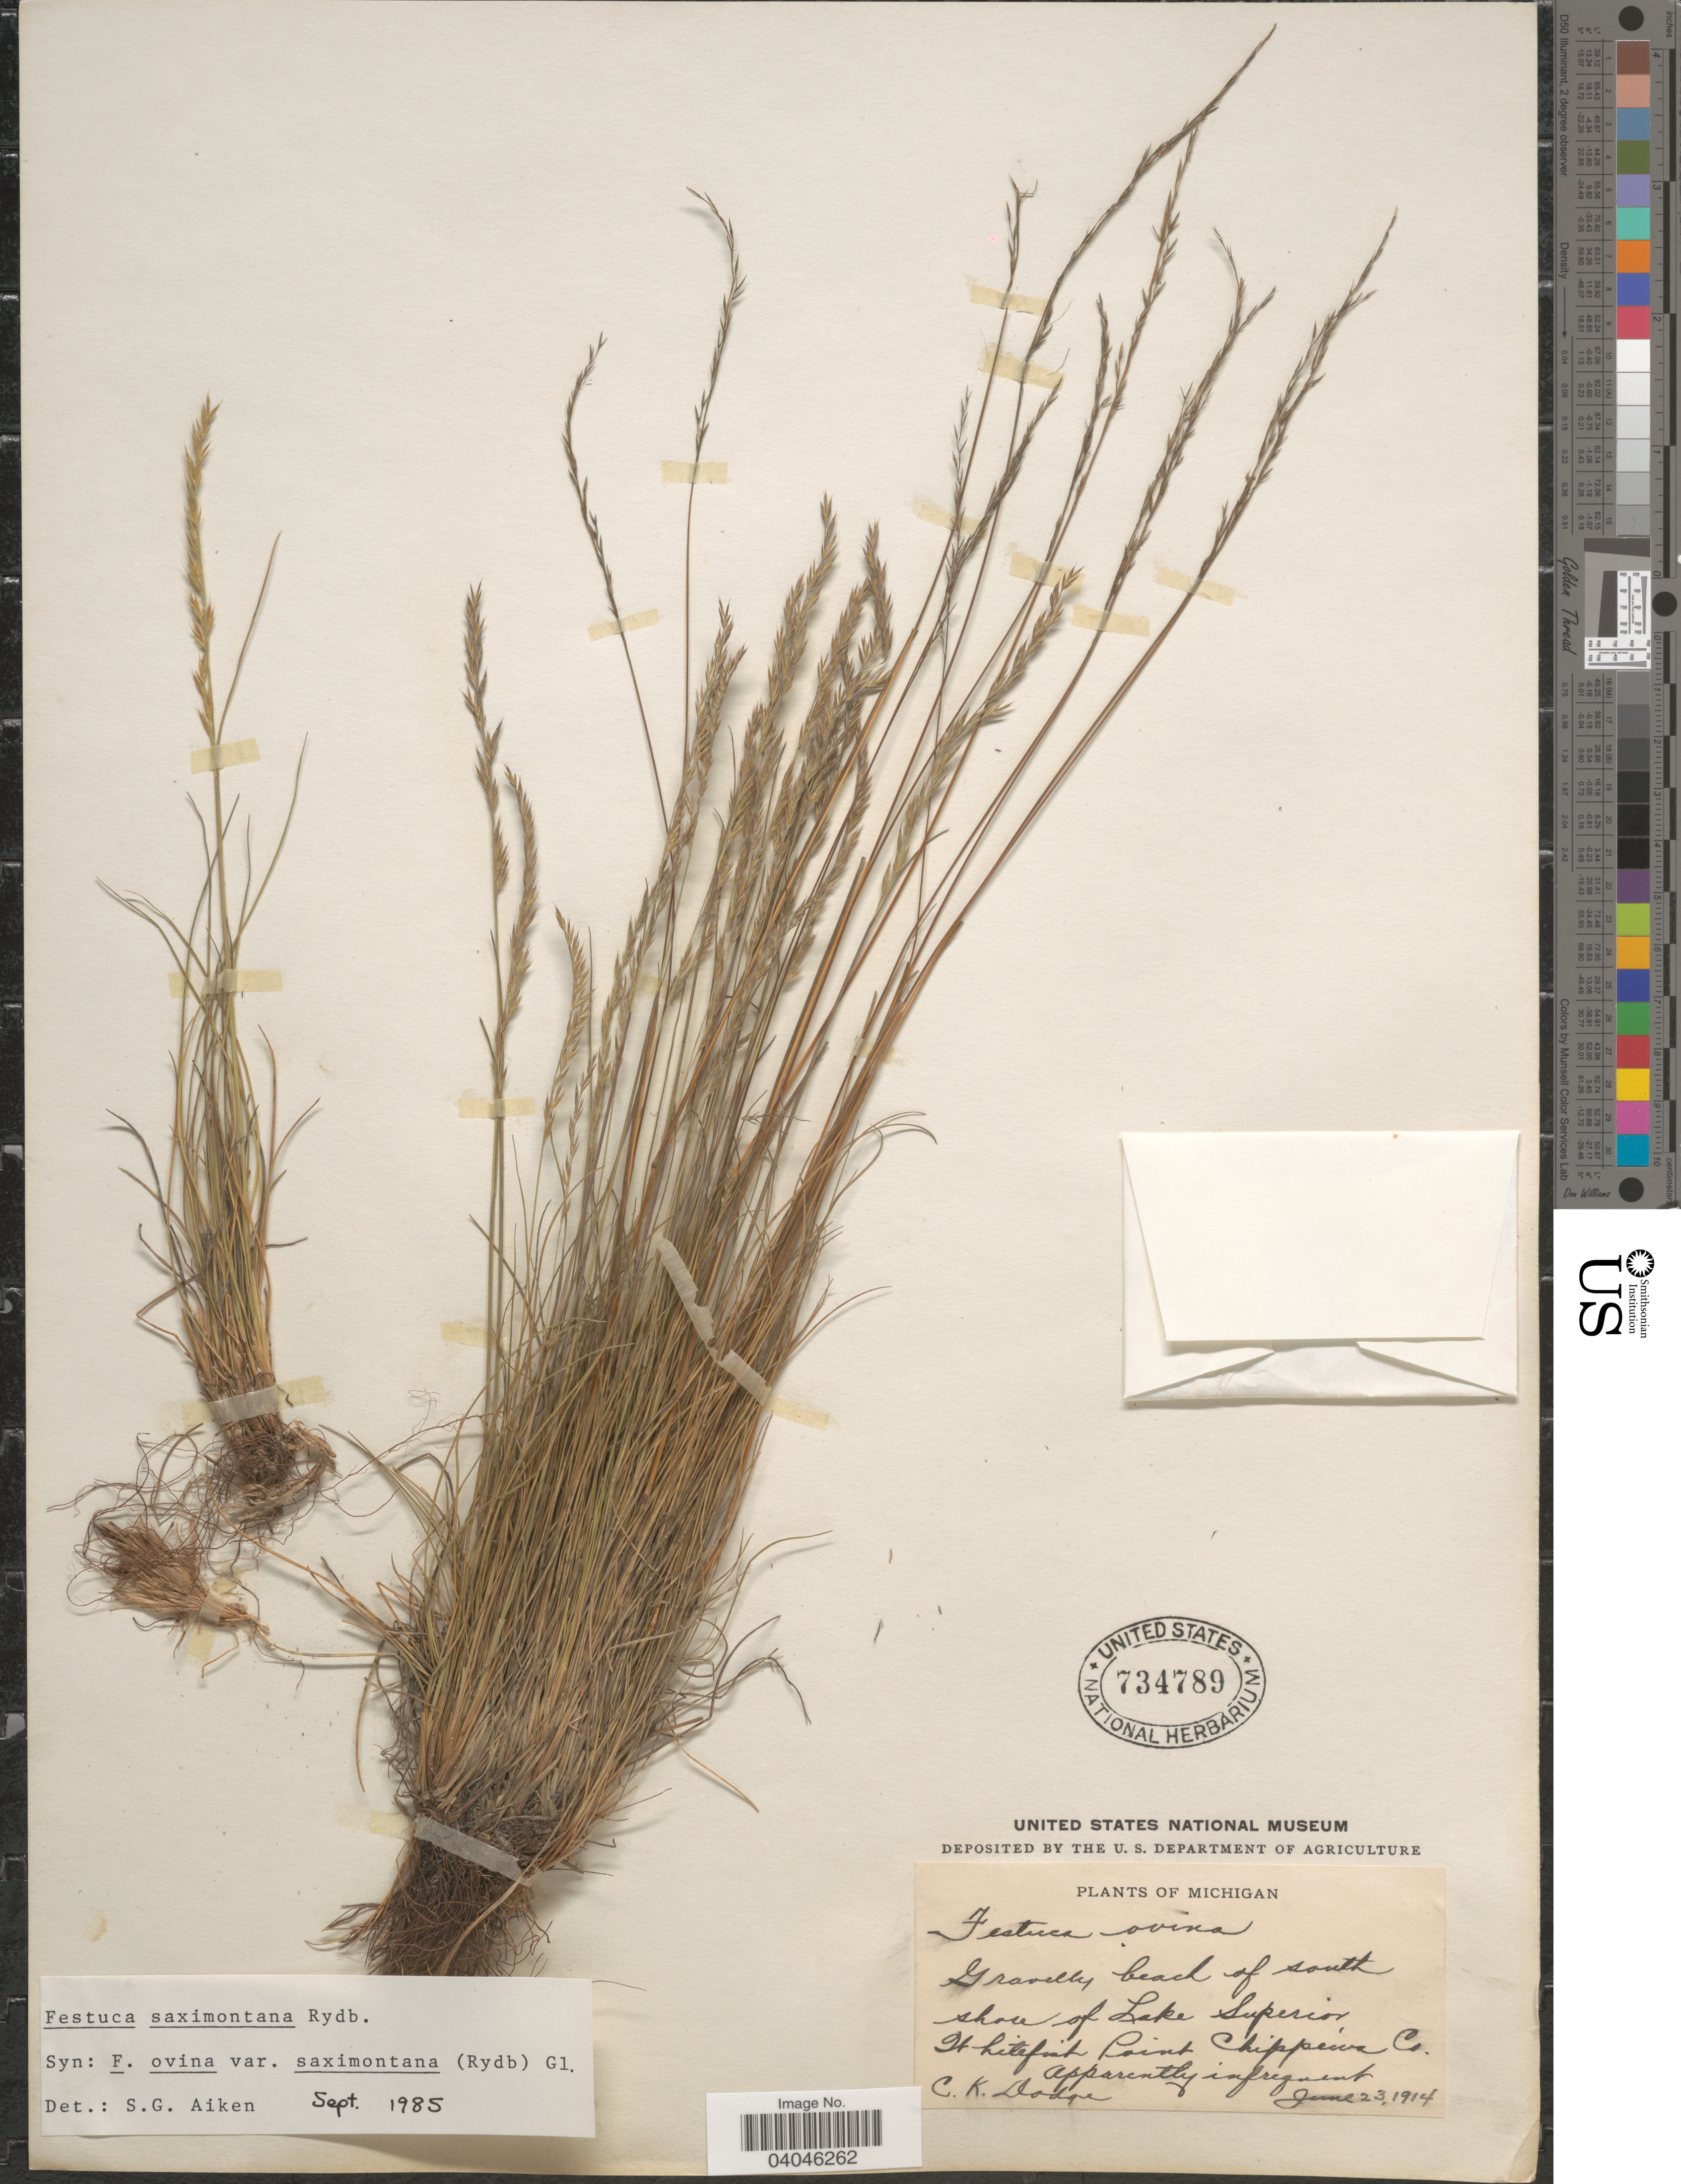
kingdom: Plantae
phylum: Tracheophyta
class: Liliopsida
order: Poales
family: Poaceae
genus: Festuca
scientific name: Festuca saximontana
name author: Rydb.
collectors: C. Dodge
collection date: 1914-06-23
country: United States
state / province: Michigan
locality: Shore of Lake Superior. Whitefish Point. Chippewa Co.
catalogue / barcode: US 734789